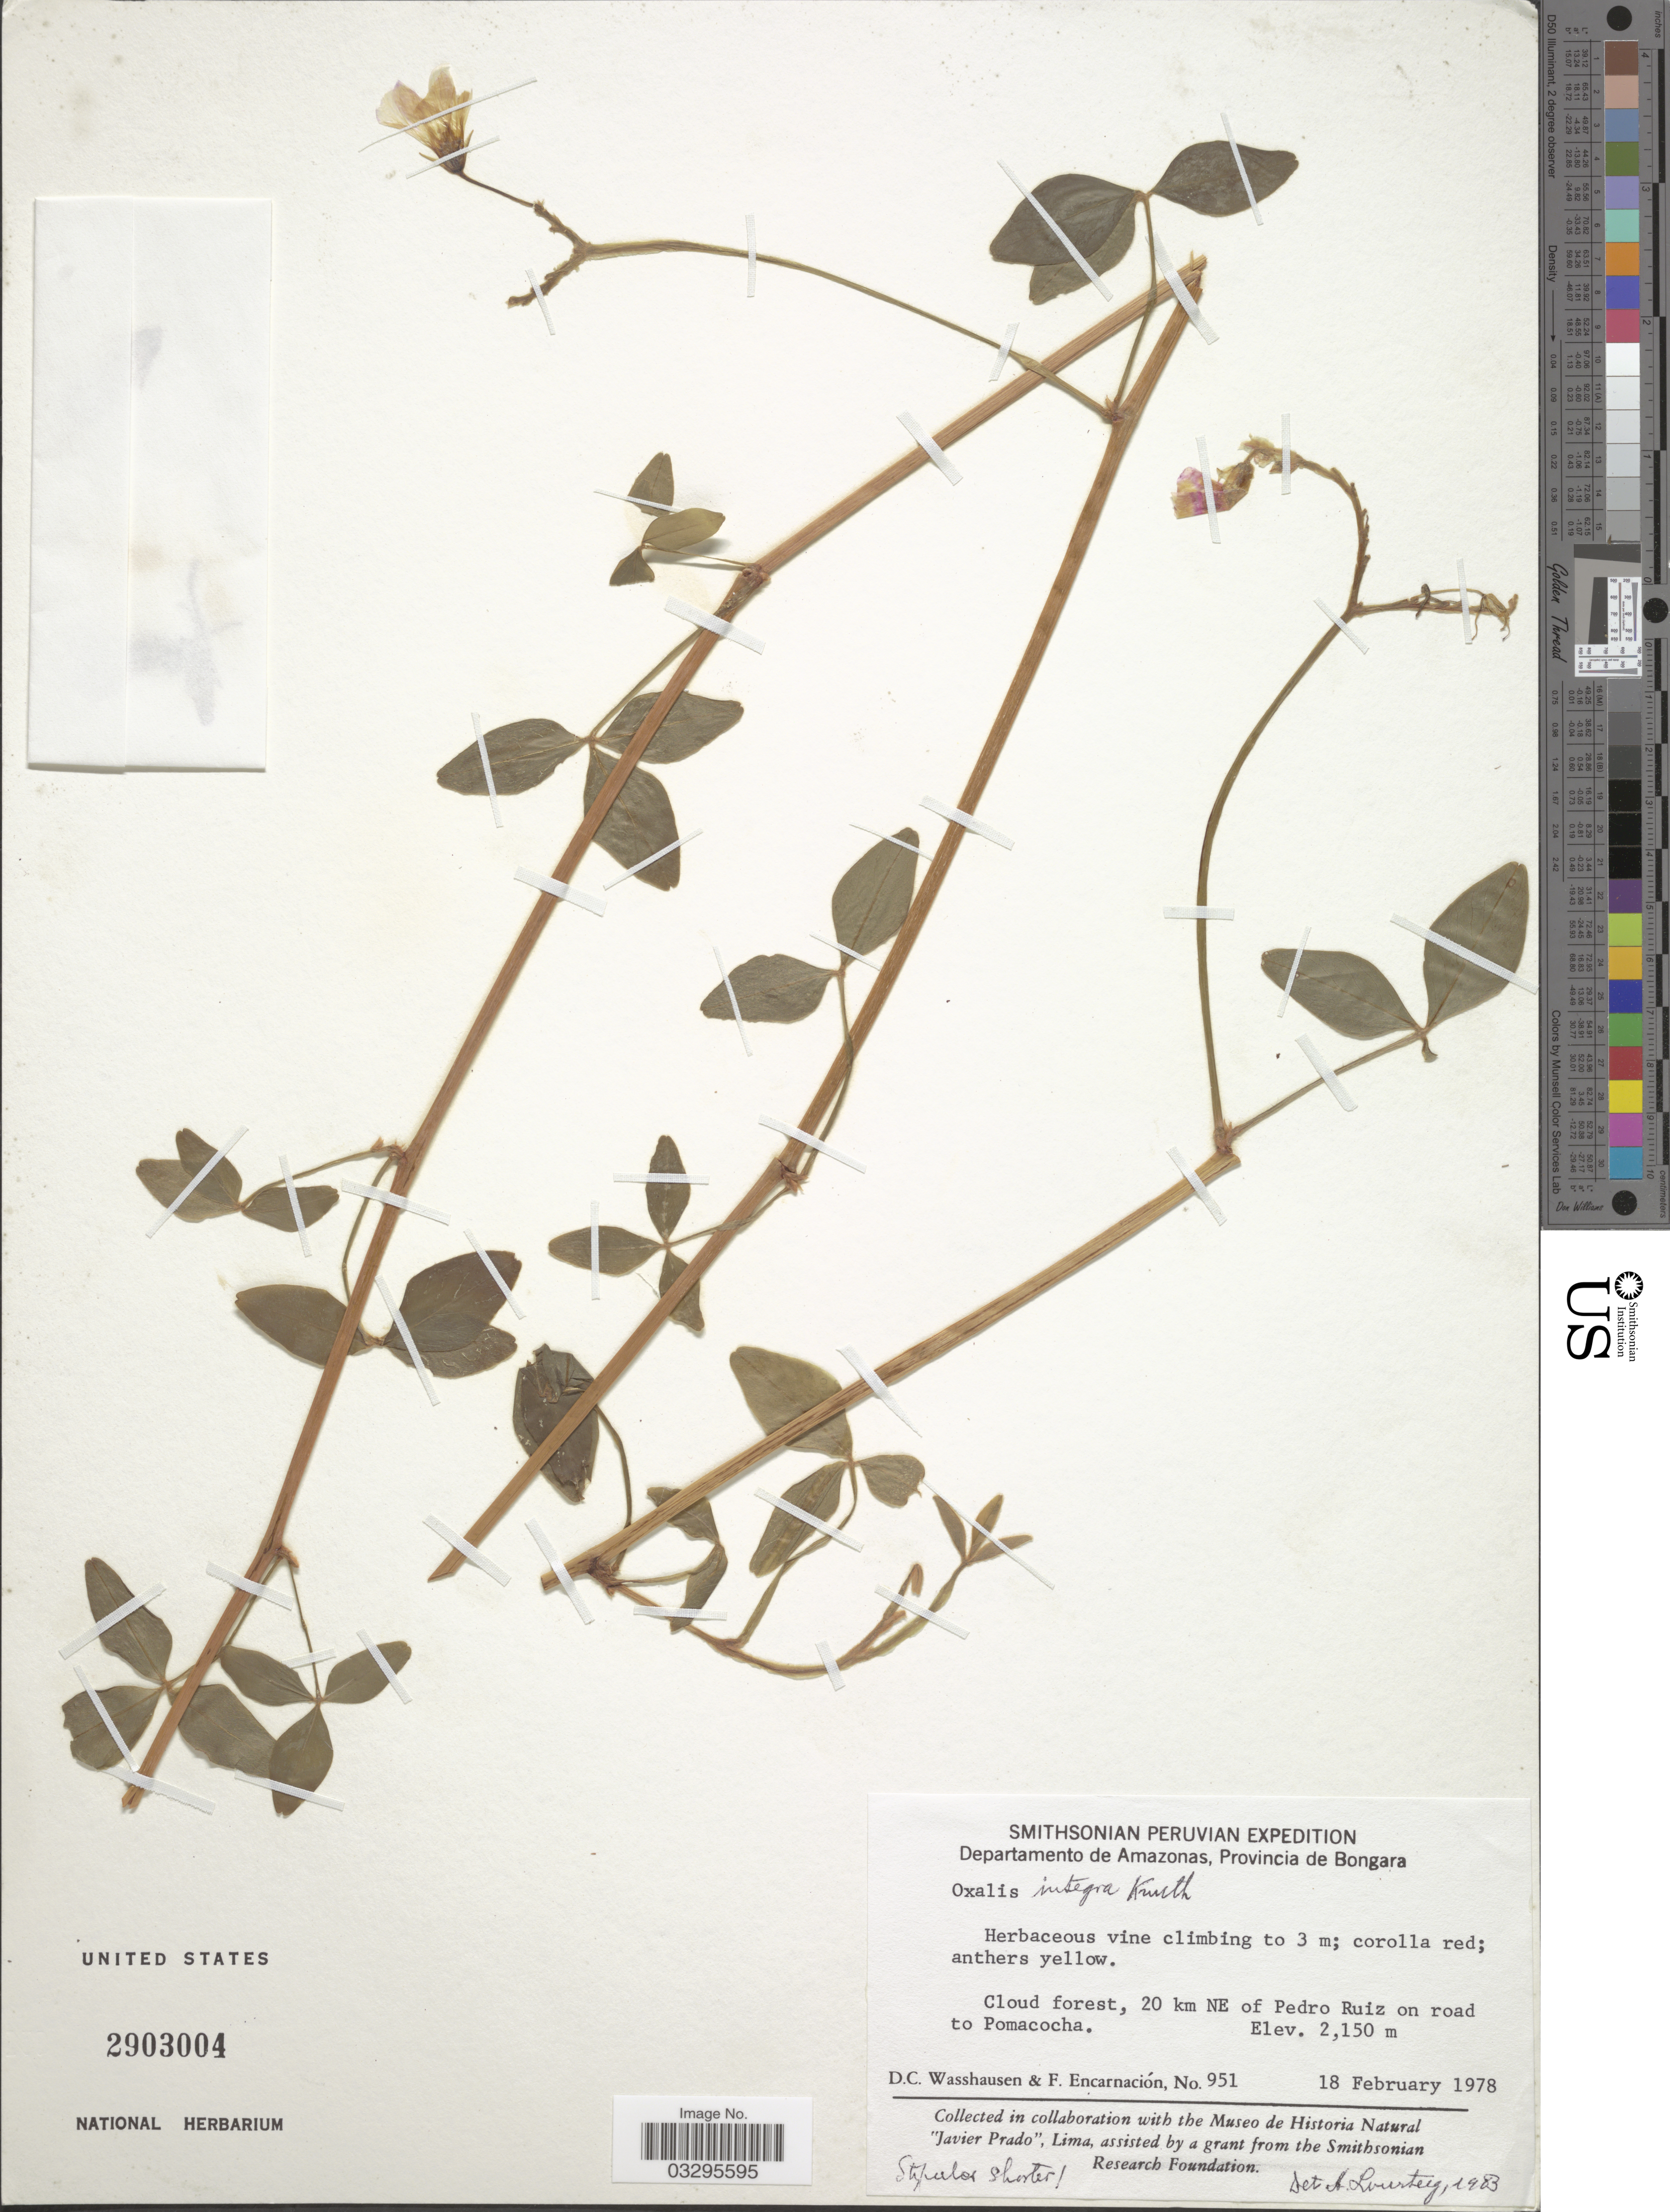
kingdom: Plantae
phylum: Tracheophyta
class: Magnoliopsida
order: Oxalidales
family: Oxalidaceae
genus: Oxalis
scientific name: Oxalis integra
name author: R. Knuth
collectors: D. C. Wasshausen & F. Encarnación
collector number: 951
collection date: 1978-02-18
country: Peru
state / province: Amazonas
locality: Departamento de Amazonas, Provincia de Bongara, Cloud forest, 20 km NE of Pedro Ruiz on road to Pomacocha.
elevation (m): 2150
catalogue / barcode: US 2903004